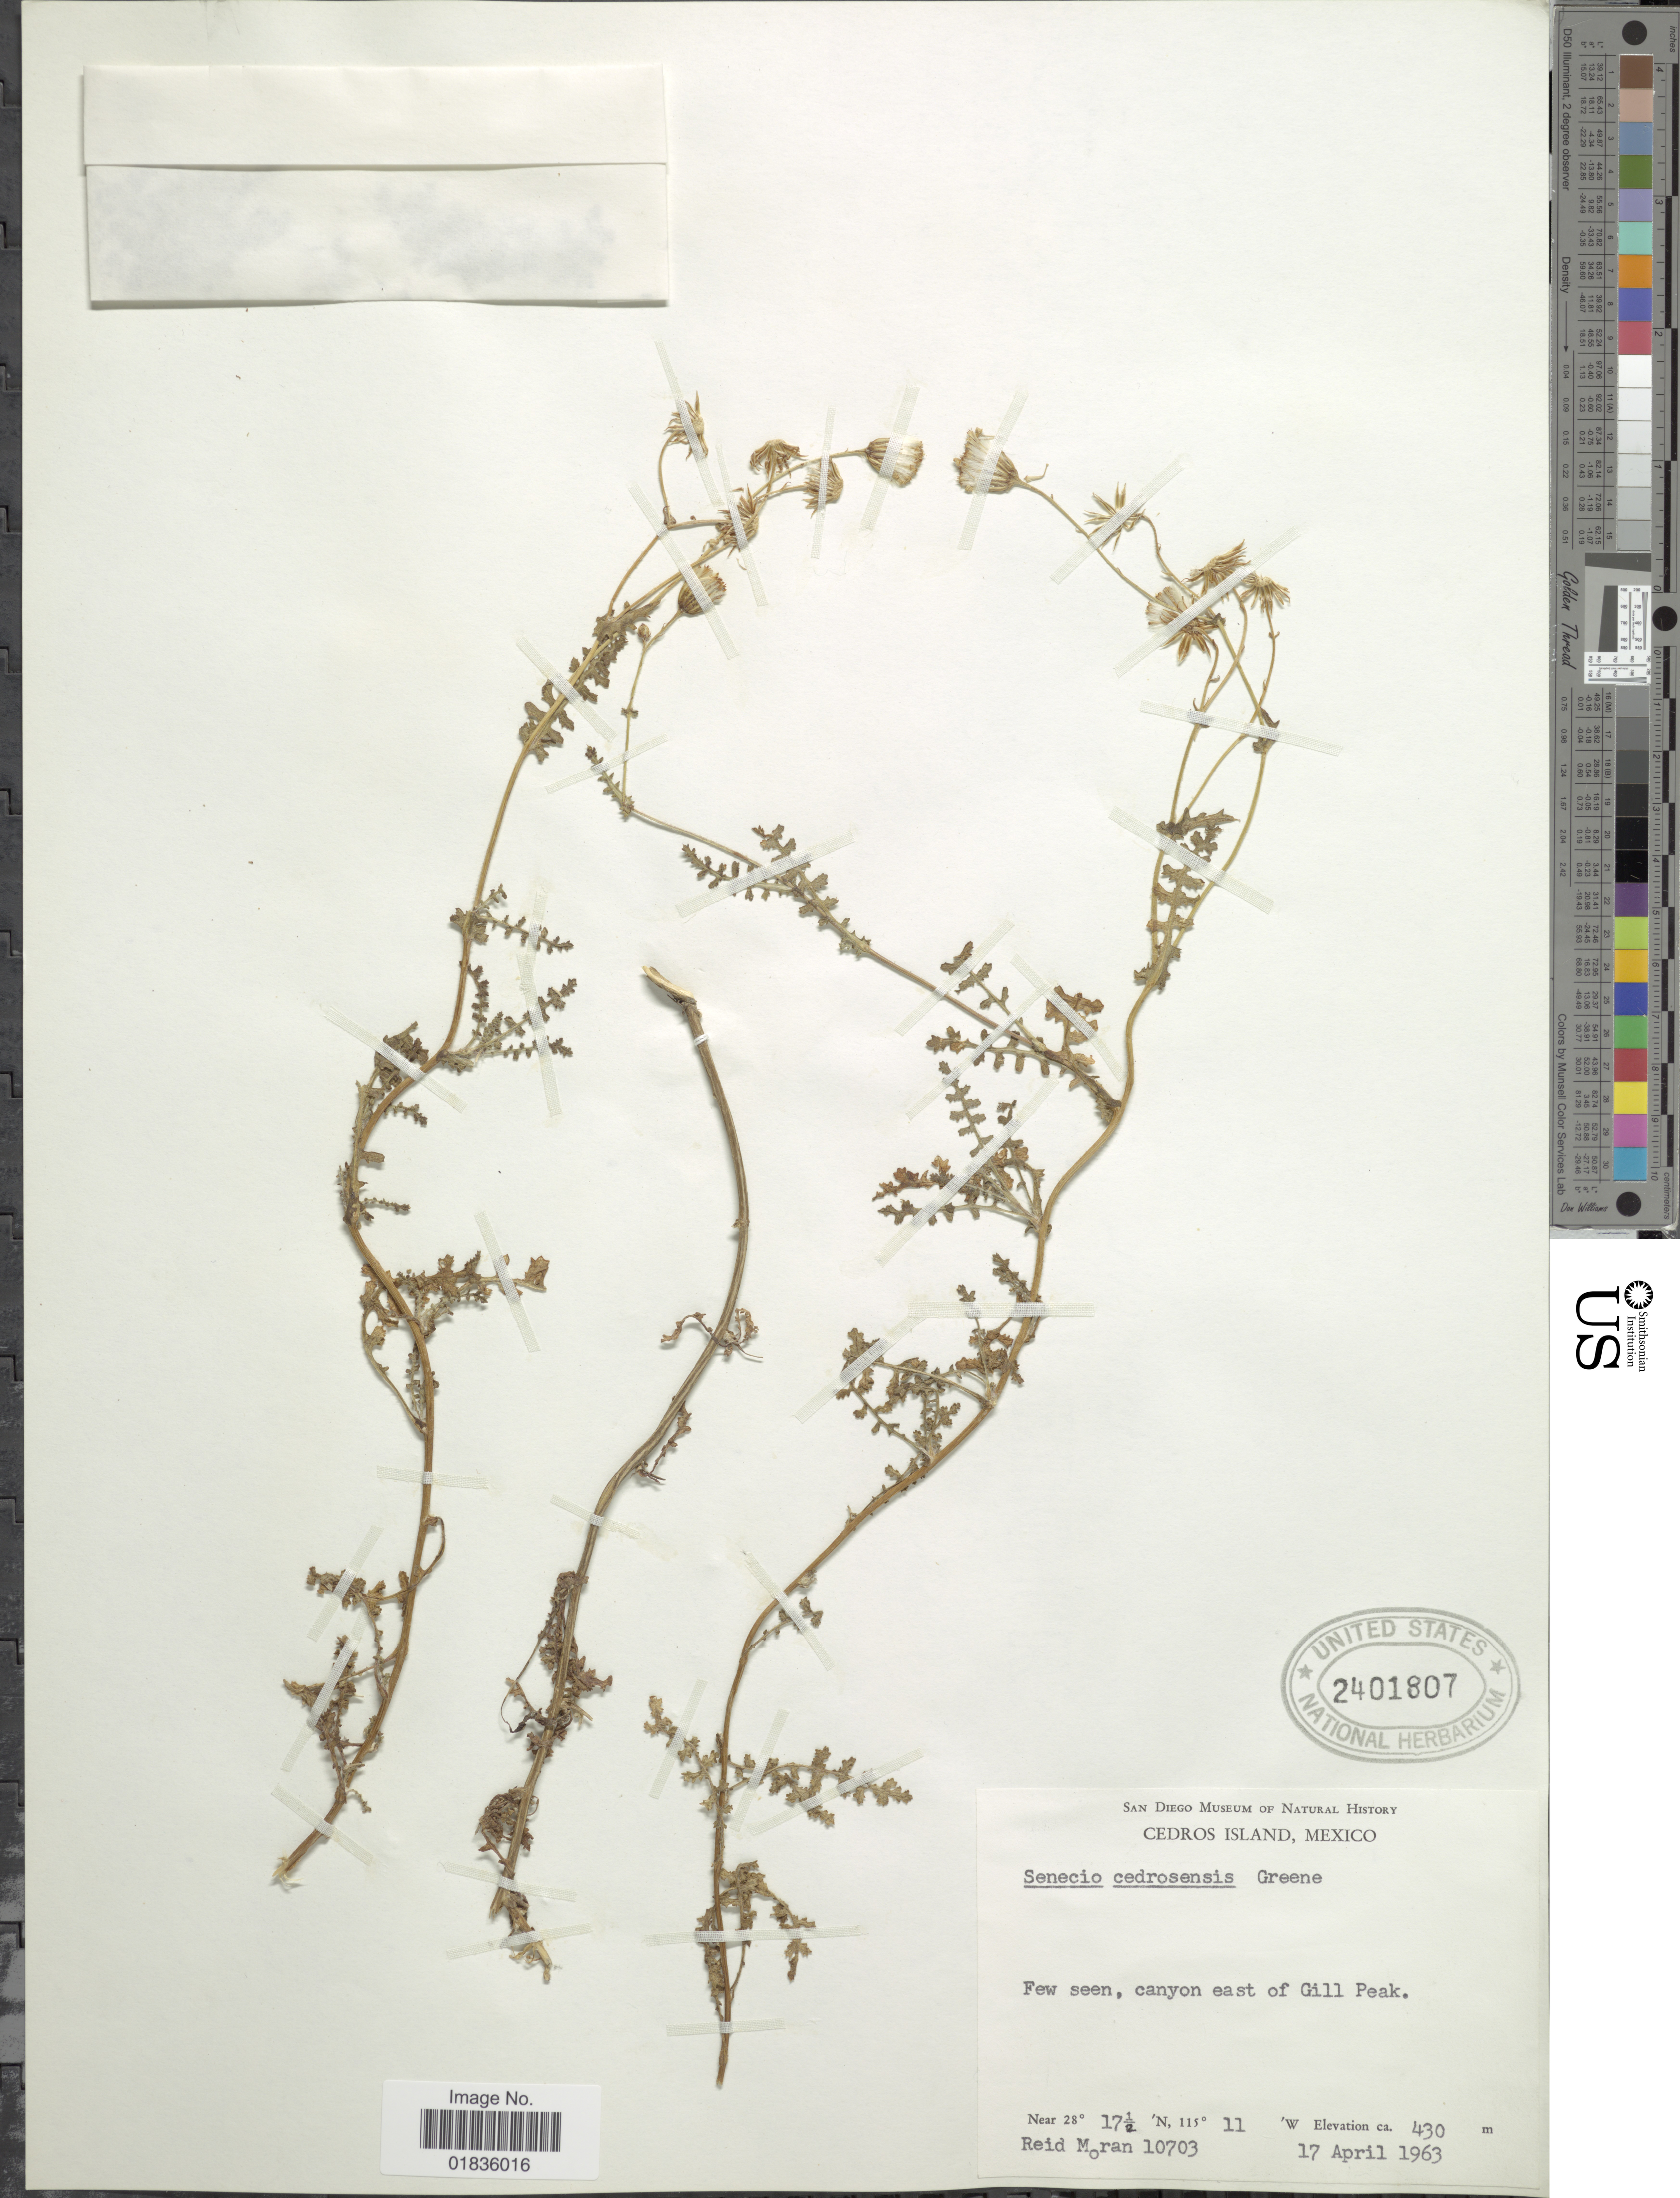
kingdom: Plantae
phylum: Tracheophyta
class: Magnoliopsida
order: Asterales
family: Asteraceae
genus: Senecio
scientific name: Senecio cedrosensis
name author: Greene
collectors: R. V. Moran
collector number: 10703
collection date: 1963-04-17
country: Mexico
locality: Cedros Island, canyon east of Gill Peak.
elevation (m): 430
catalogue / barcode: US 2401807